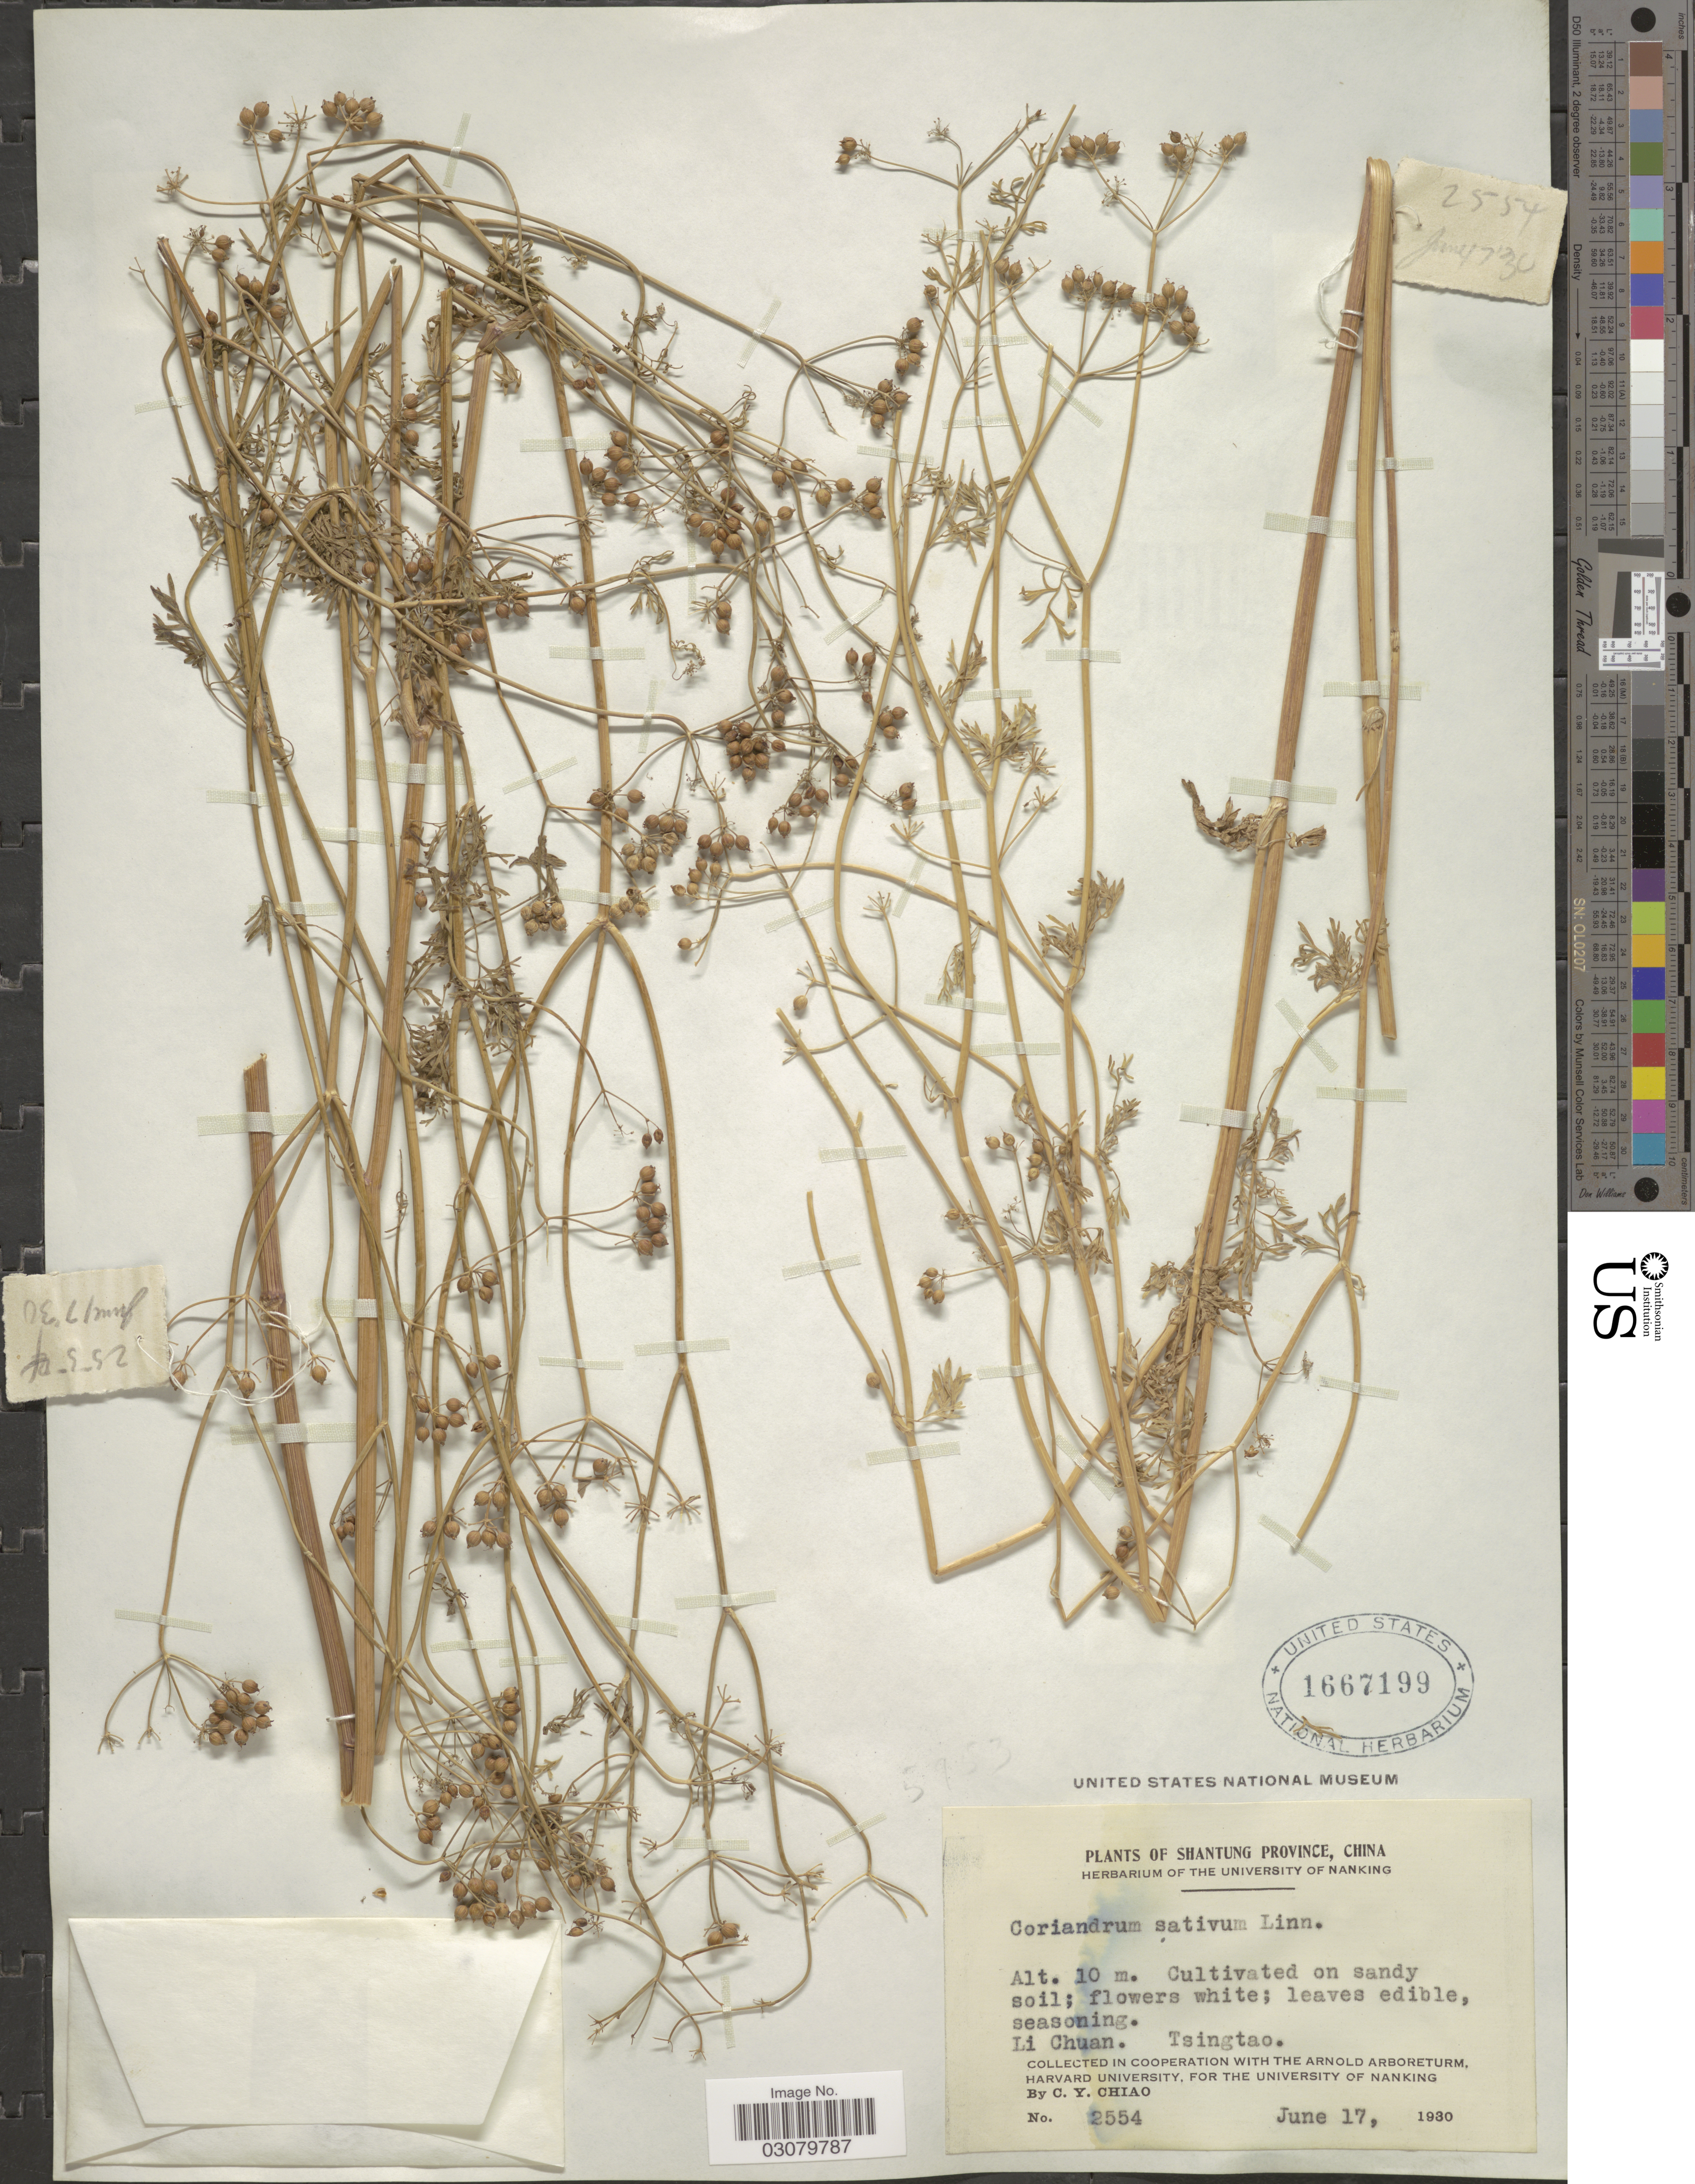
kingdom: Plantae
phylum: Tracheophyta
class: Magnoliopsida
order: Apiales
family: Apiaceae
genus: Coriandrum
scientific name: Coriandrum sativum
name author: L.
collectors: C. Y. Chiao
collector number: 2554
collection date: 1930-06-17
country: China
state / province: Shandong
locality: Shantung Province. Li Chuan. Tsingtao.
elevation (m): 10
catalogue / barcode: US 1667199